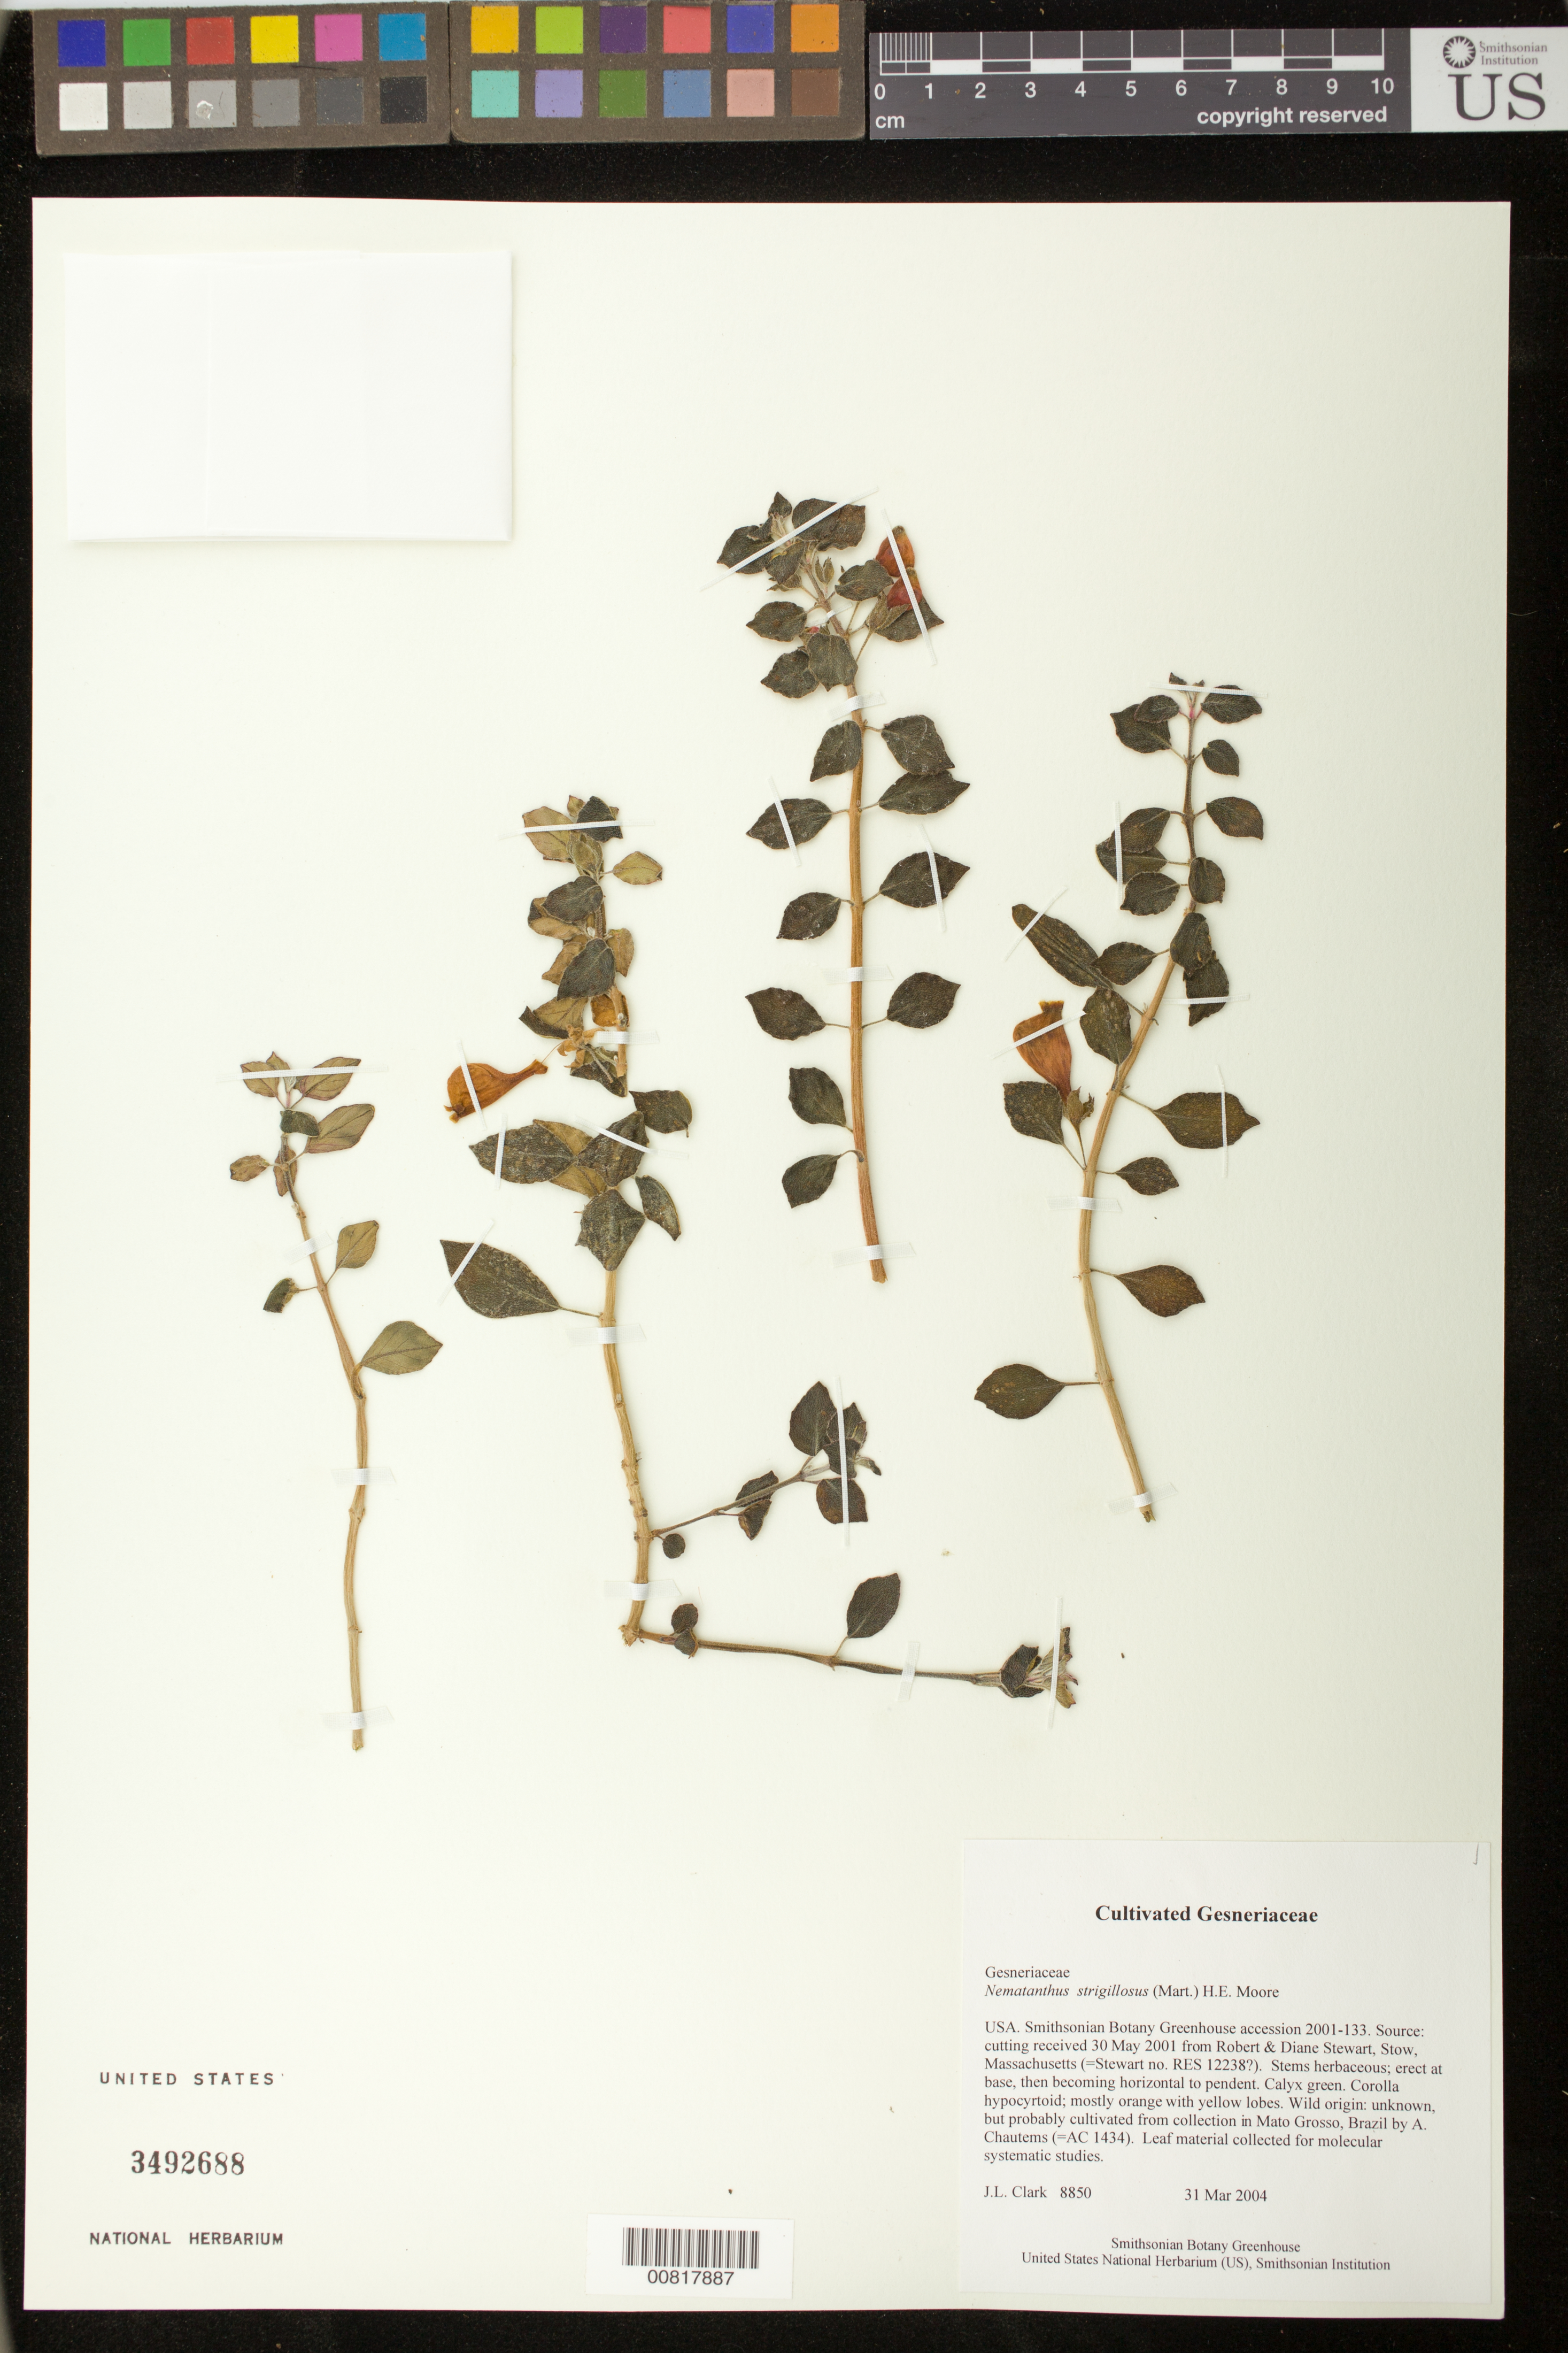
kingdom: Plantae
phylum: Tracheophyta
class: Magnoliopsida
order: Lamiales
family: Gesneriaceae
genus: Nematanthus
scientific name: Nematanthus strigillosus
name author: (Mart.) H.E. Moore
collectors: J. L. Clark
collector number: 8850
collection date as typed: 31 Mar 2004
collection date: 2004-03-31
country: United States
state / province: District of Columbia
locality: Botany Research Greenhouses, Smithsonian Institution, Washington, DC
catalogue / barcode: US 3492688